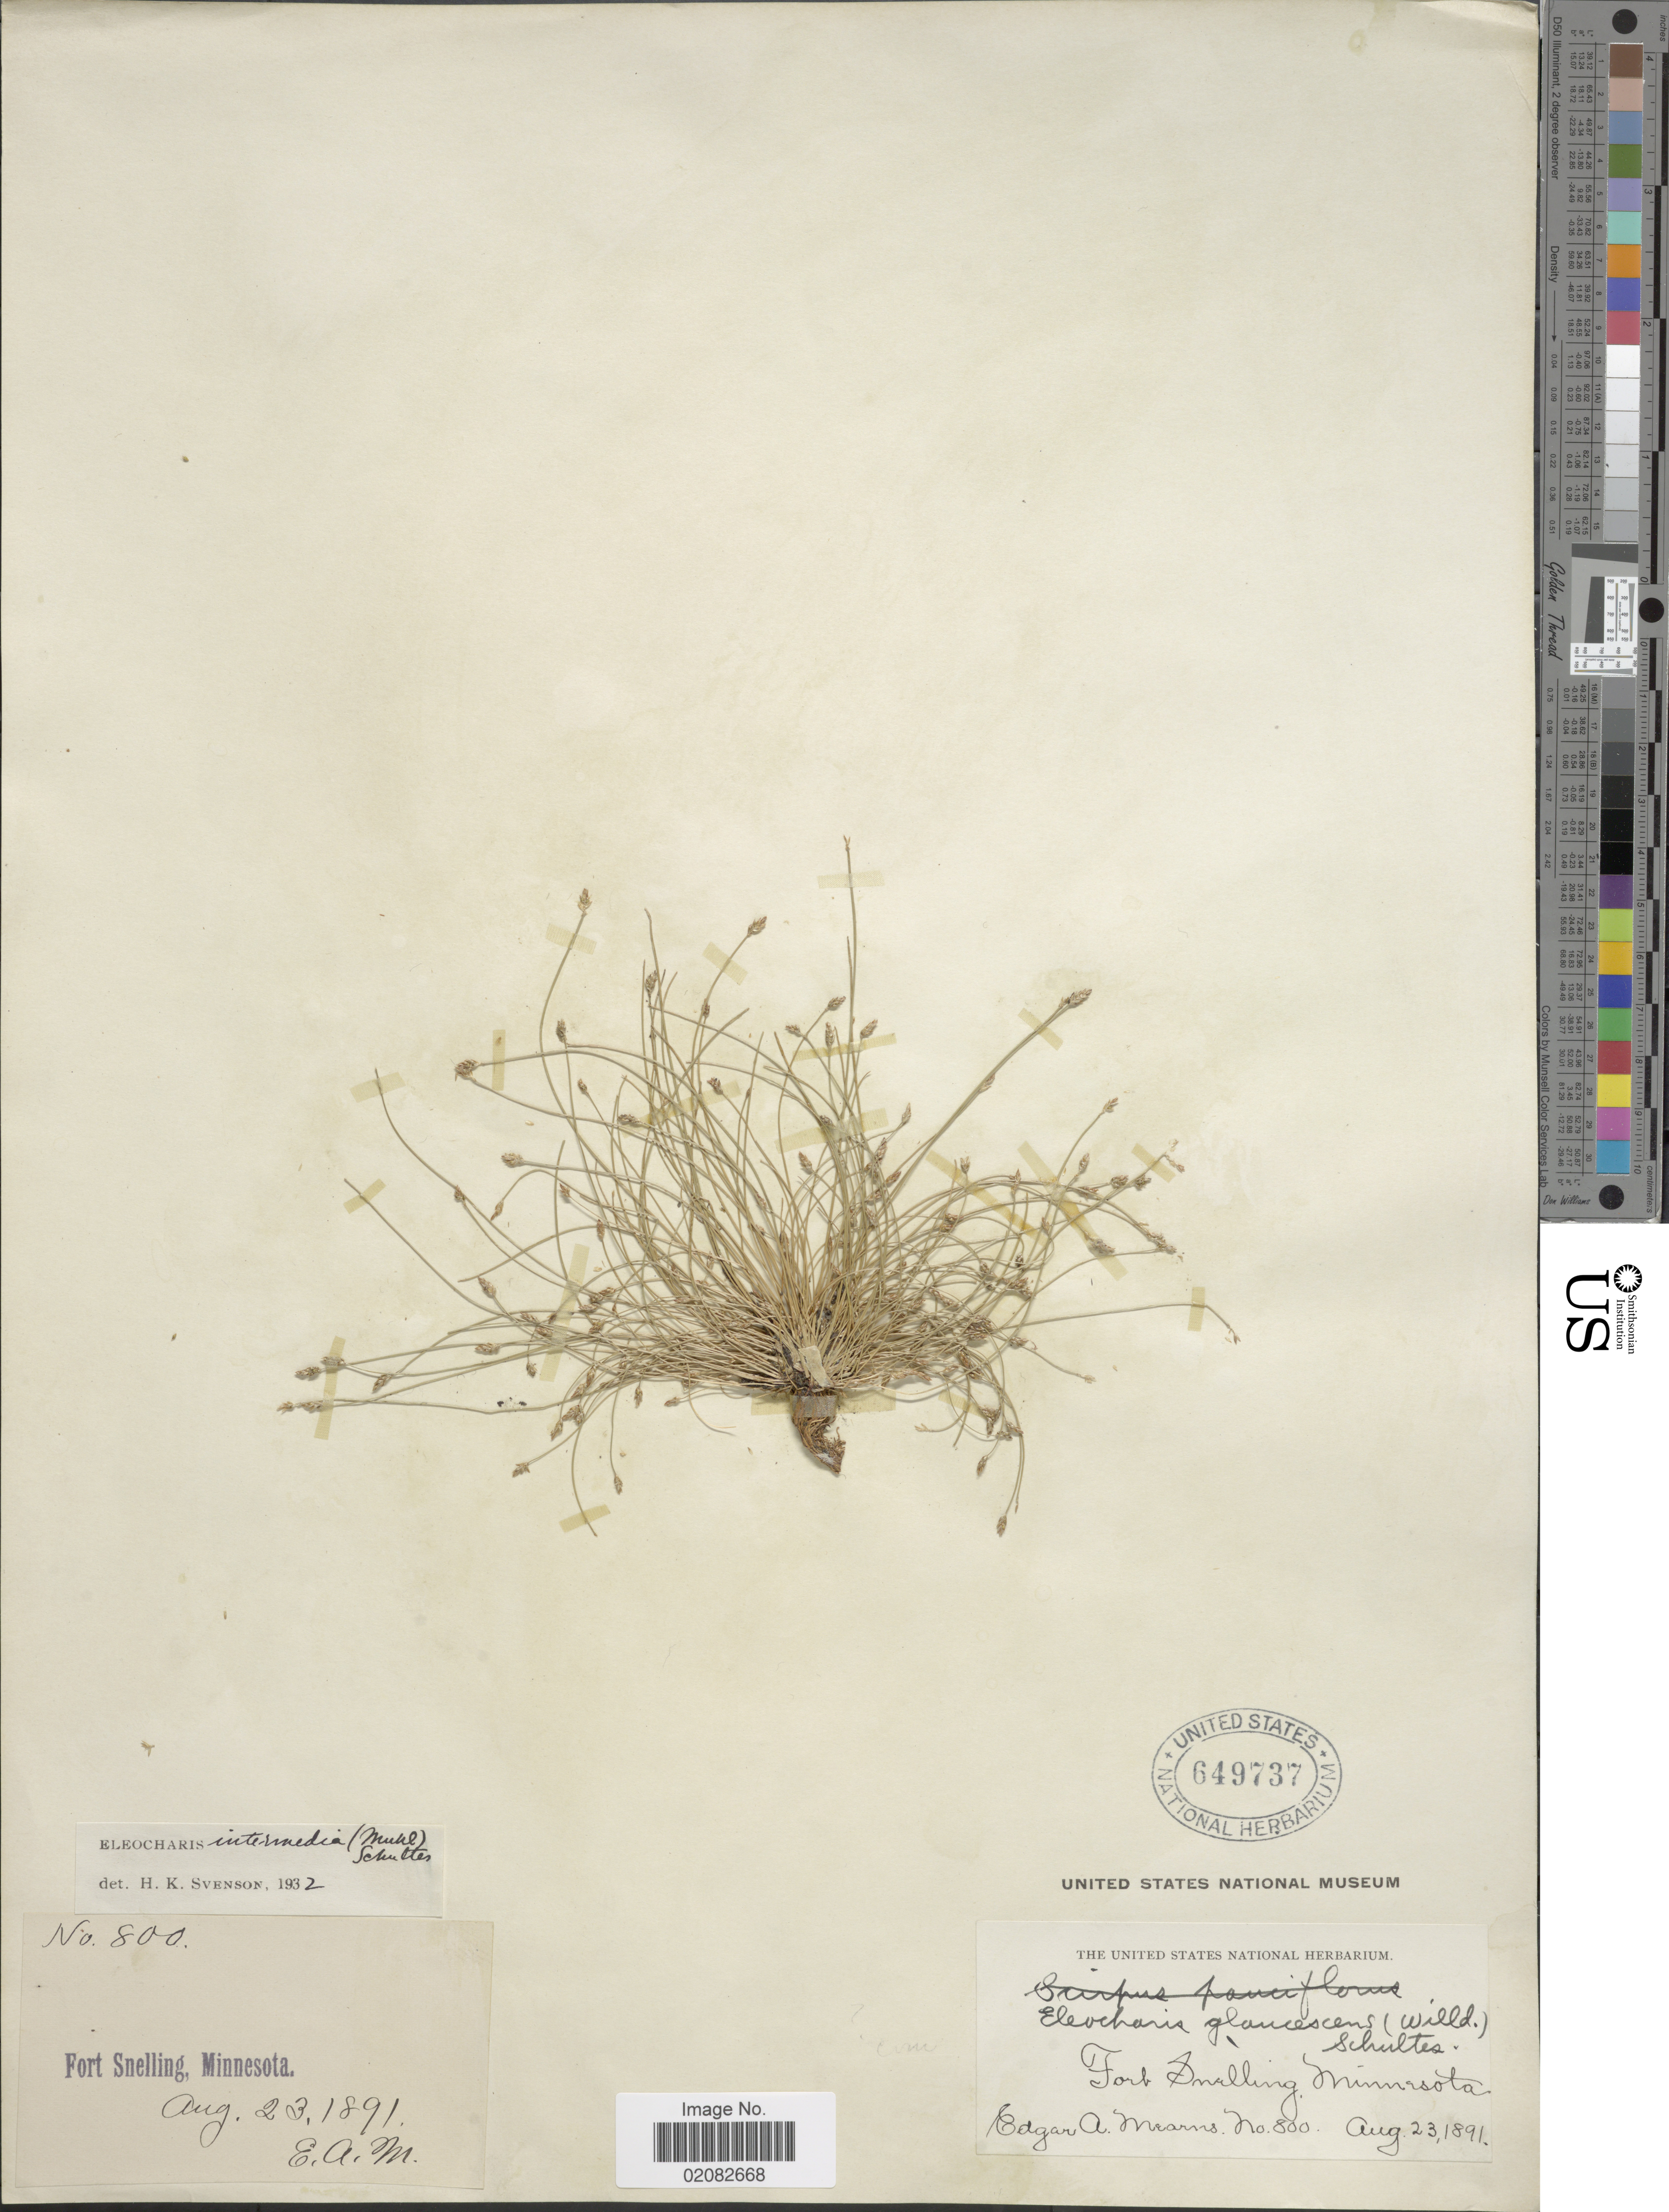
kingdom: Plantae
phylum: Tracheophyta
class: Liliopsida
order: Poales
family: Cyperaceae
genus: Eleocharis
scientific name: Eleocharis intermedia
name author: Schult.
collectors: E. A. Mearns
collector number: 800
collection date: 1891-08-23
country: United States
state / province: Minnesota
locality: Fort Snelling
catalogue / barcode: US 649737